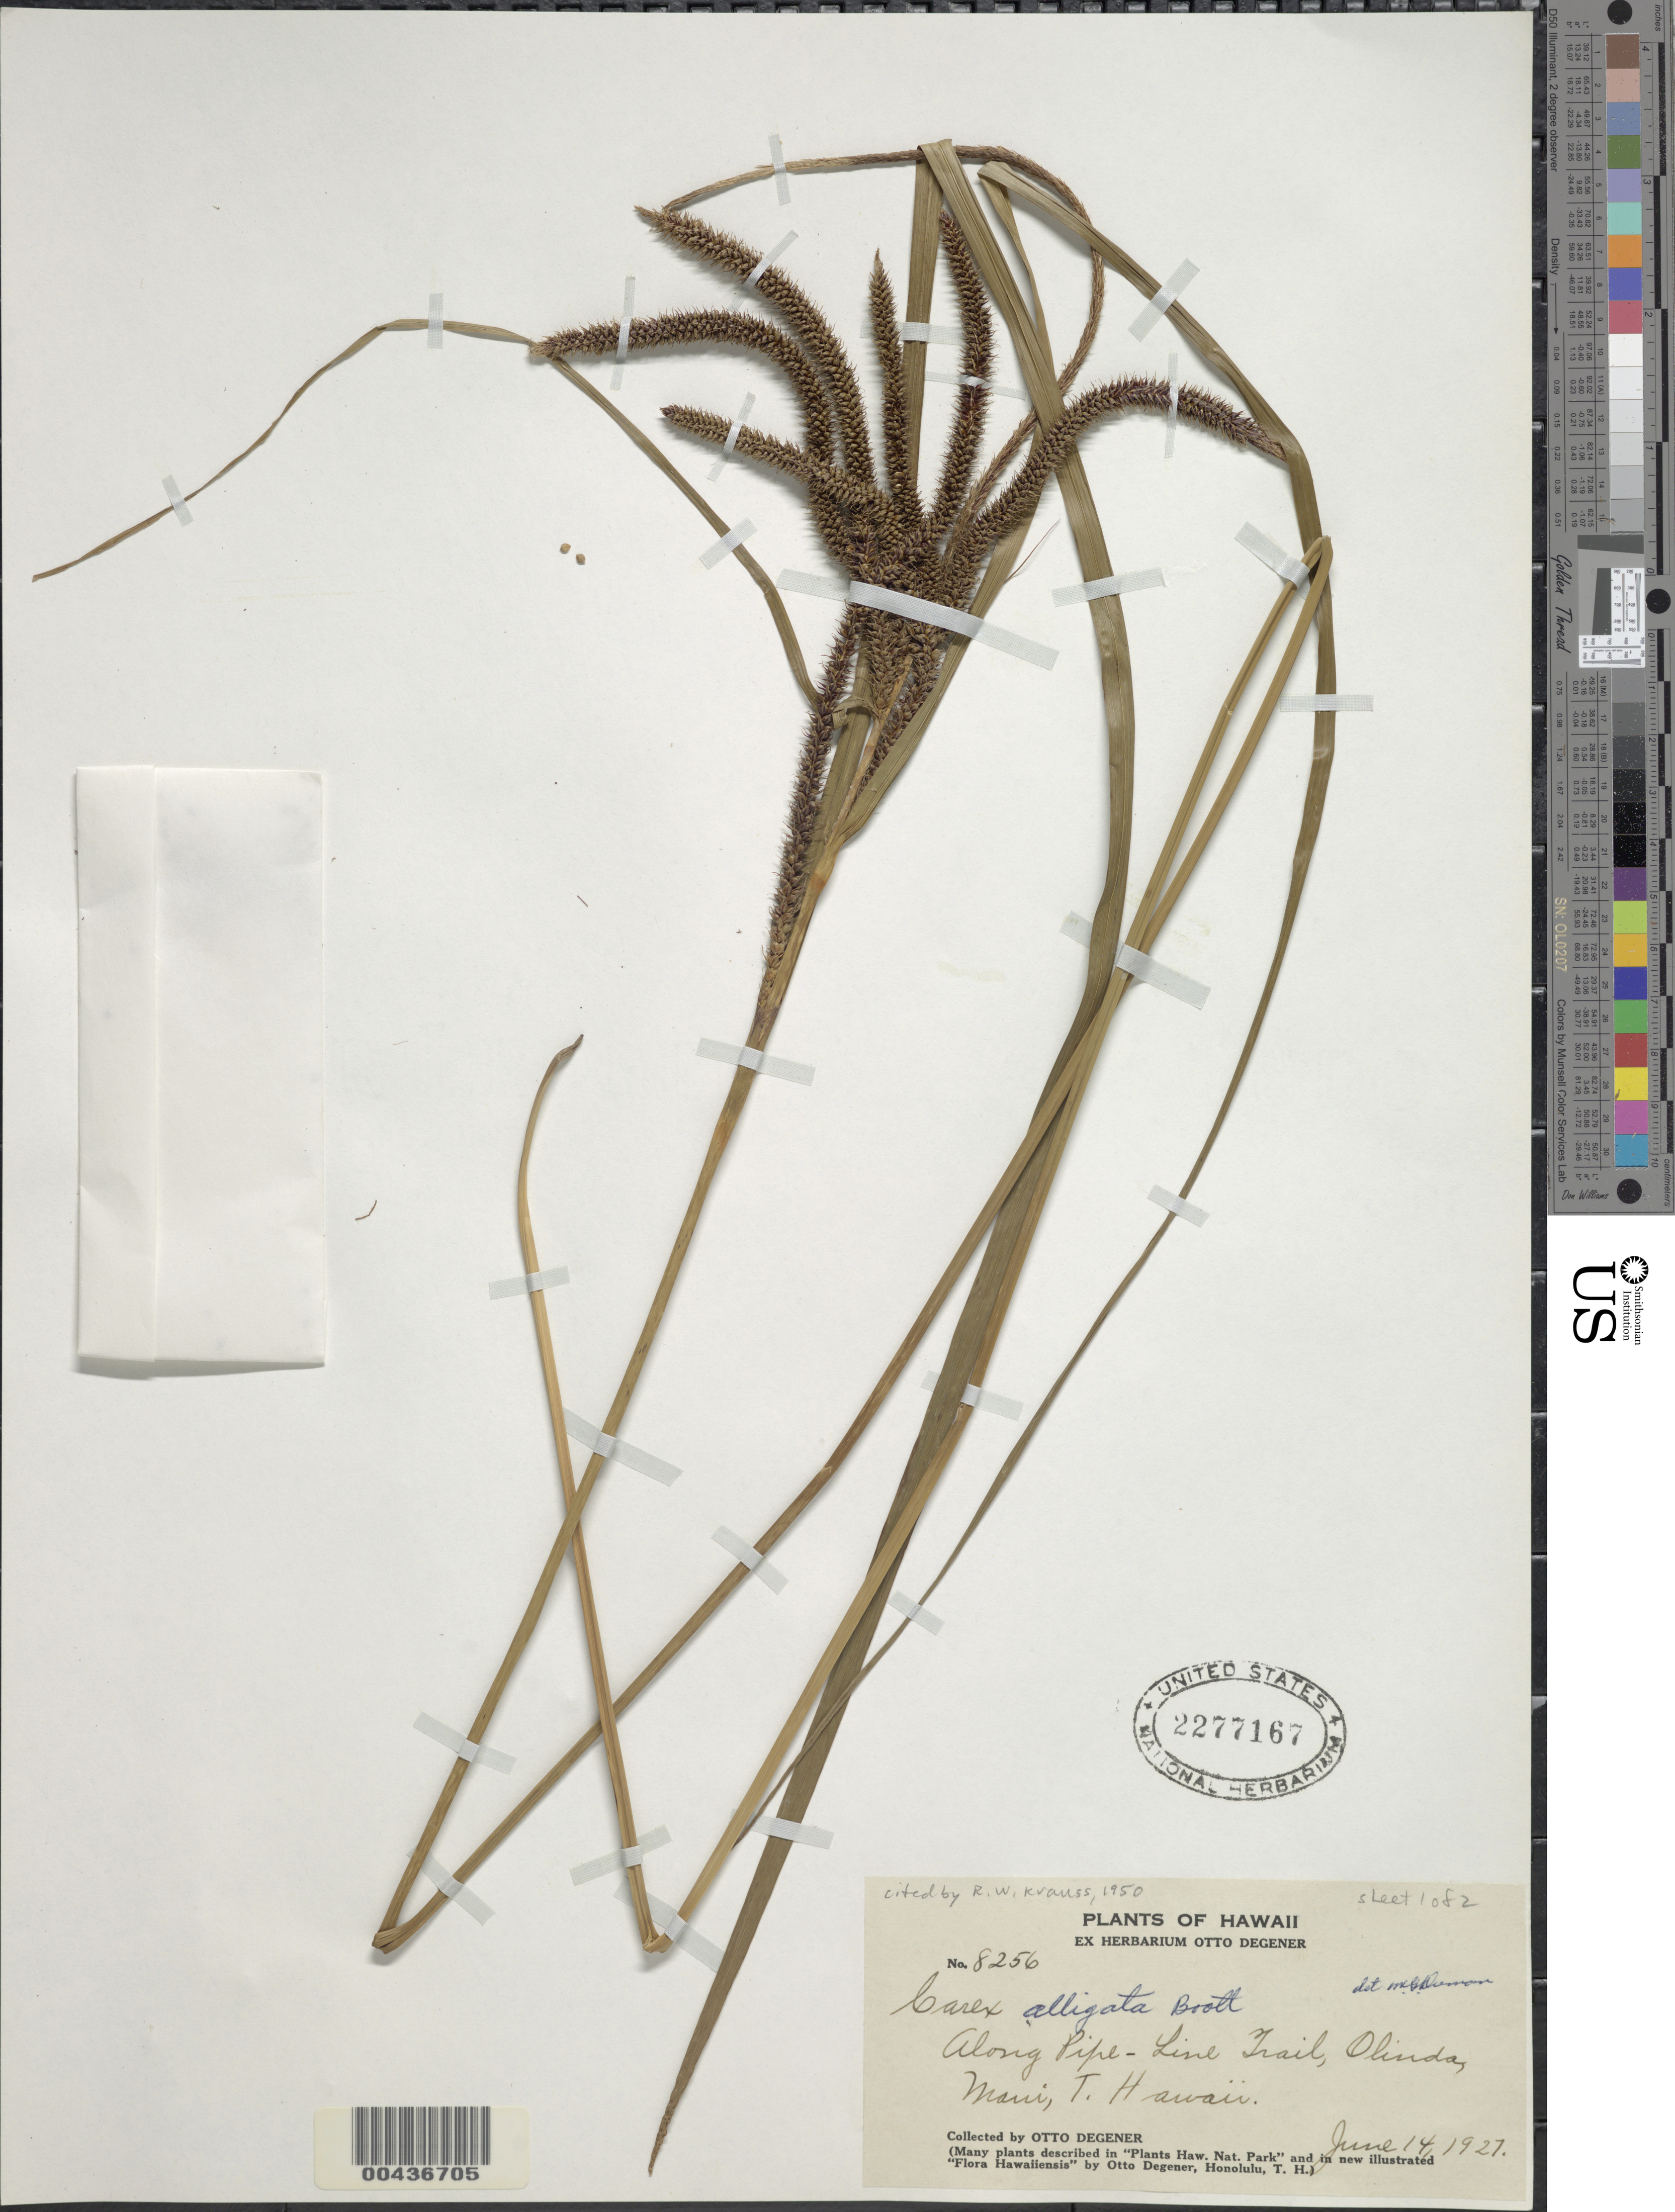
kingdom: Plantae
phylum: Tracheophyta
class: Liliopsida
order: Poales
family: Cyperaceae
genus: Carex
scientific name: Carex alligata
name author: Boott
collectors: O. Degener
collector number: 8256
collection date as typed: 14 Jun 1927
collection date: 1927-06-14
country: United States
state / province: Hawaii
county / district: Maui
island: Maui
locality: along Pipe-Line Trail, Olinda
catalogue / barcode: US 2277167